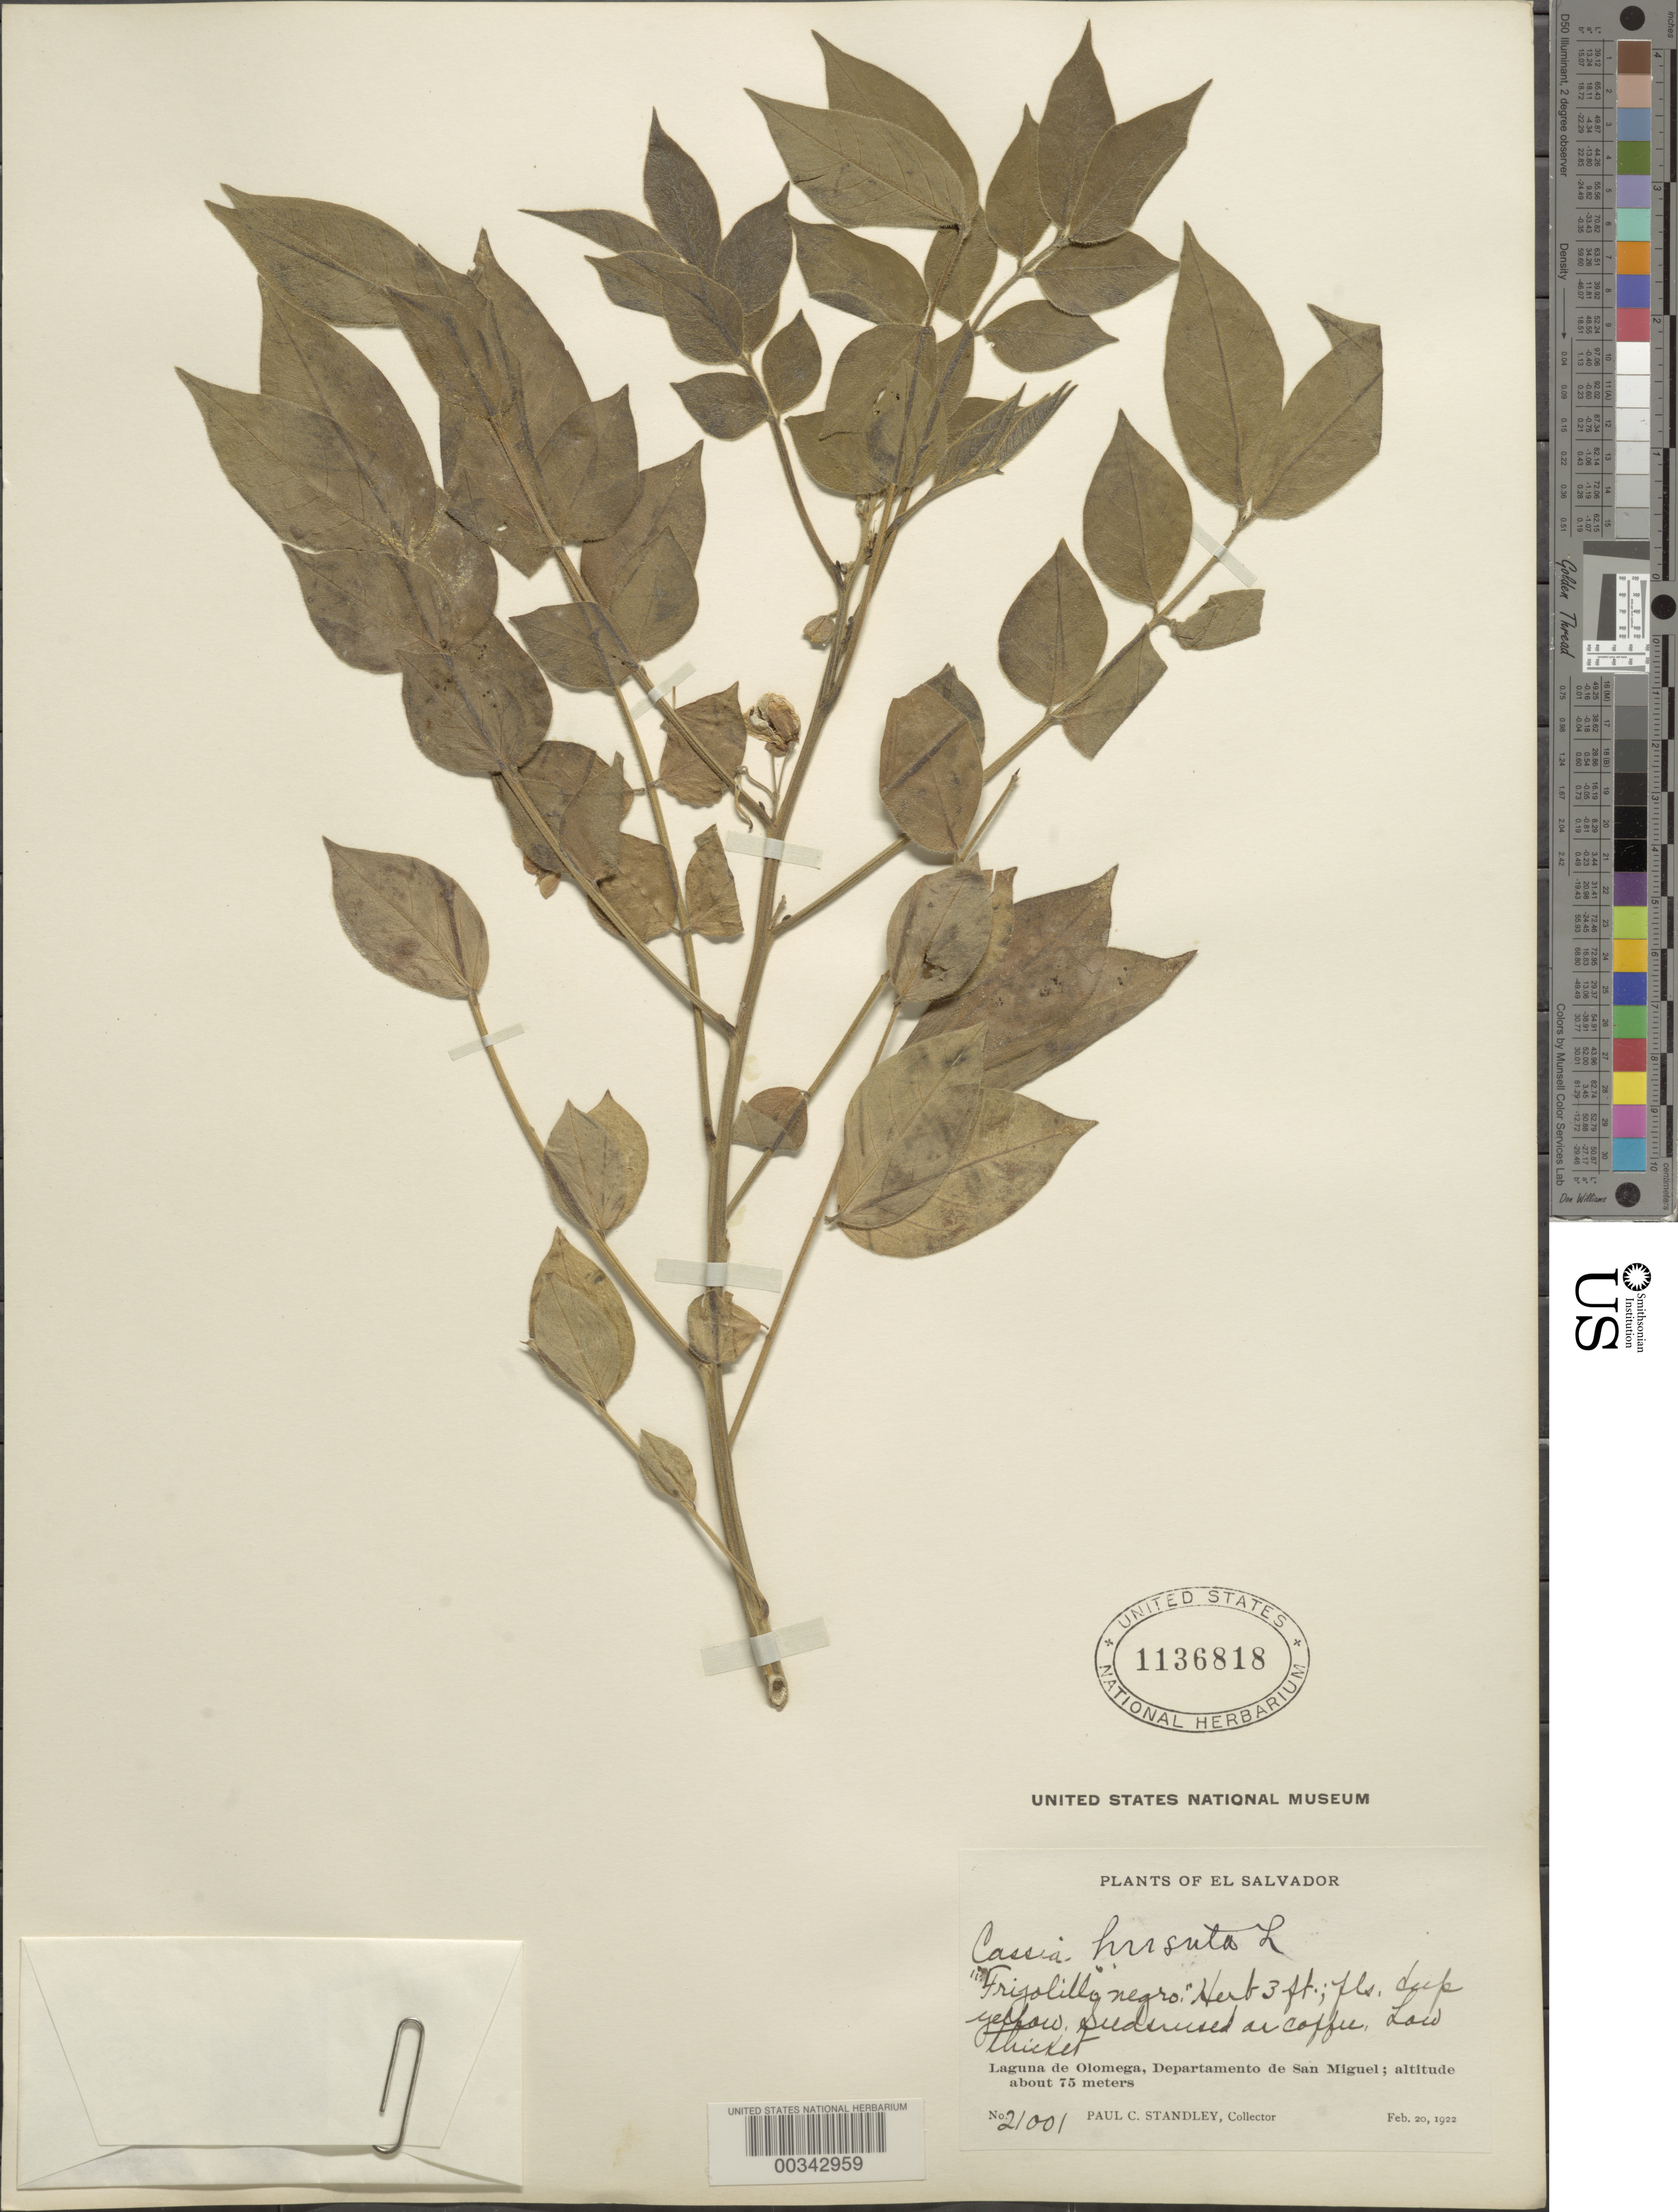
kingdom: Plantae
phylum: Tracheophyta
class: Magnoliopsida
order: Fabales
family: Fabaceae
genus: Senna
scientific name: Senna hirsuta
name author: (L.) H.S. Irwin & Barneby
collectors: P. C. Standley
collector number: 21001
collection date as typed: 20 Feb 1922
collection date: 1922-02-20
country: El Salvador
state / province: San Miguel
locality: Laguna de olomegaicente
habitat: Low thicket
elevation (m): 75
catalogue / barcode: US 1136818